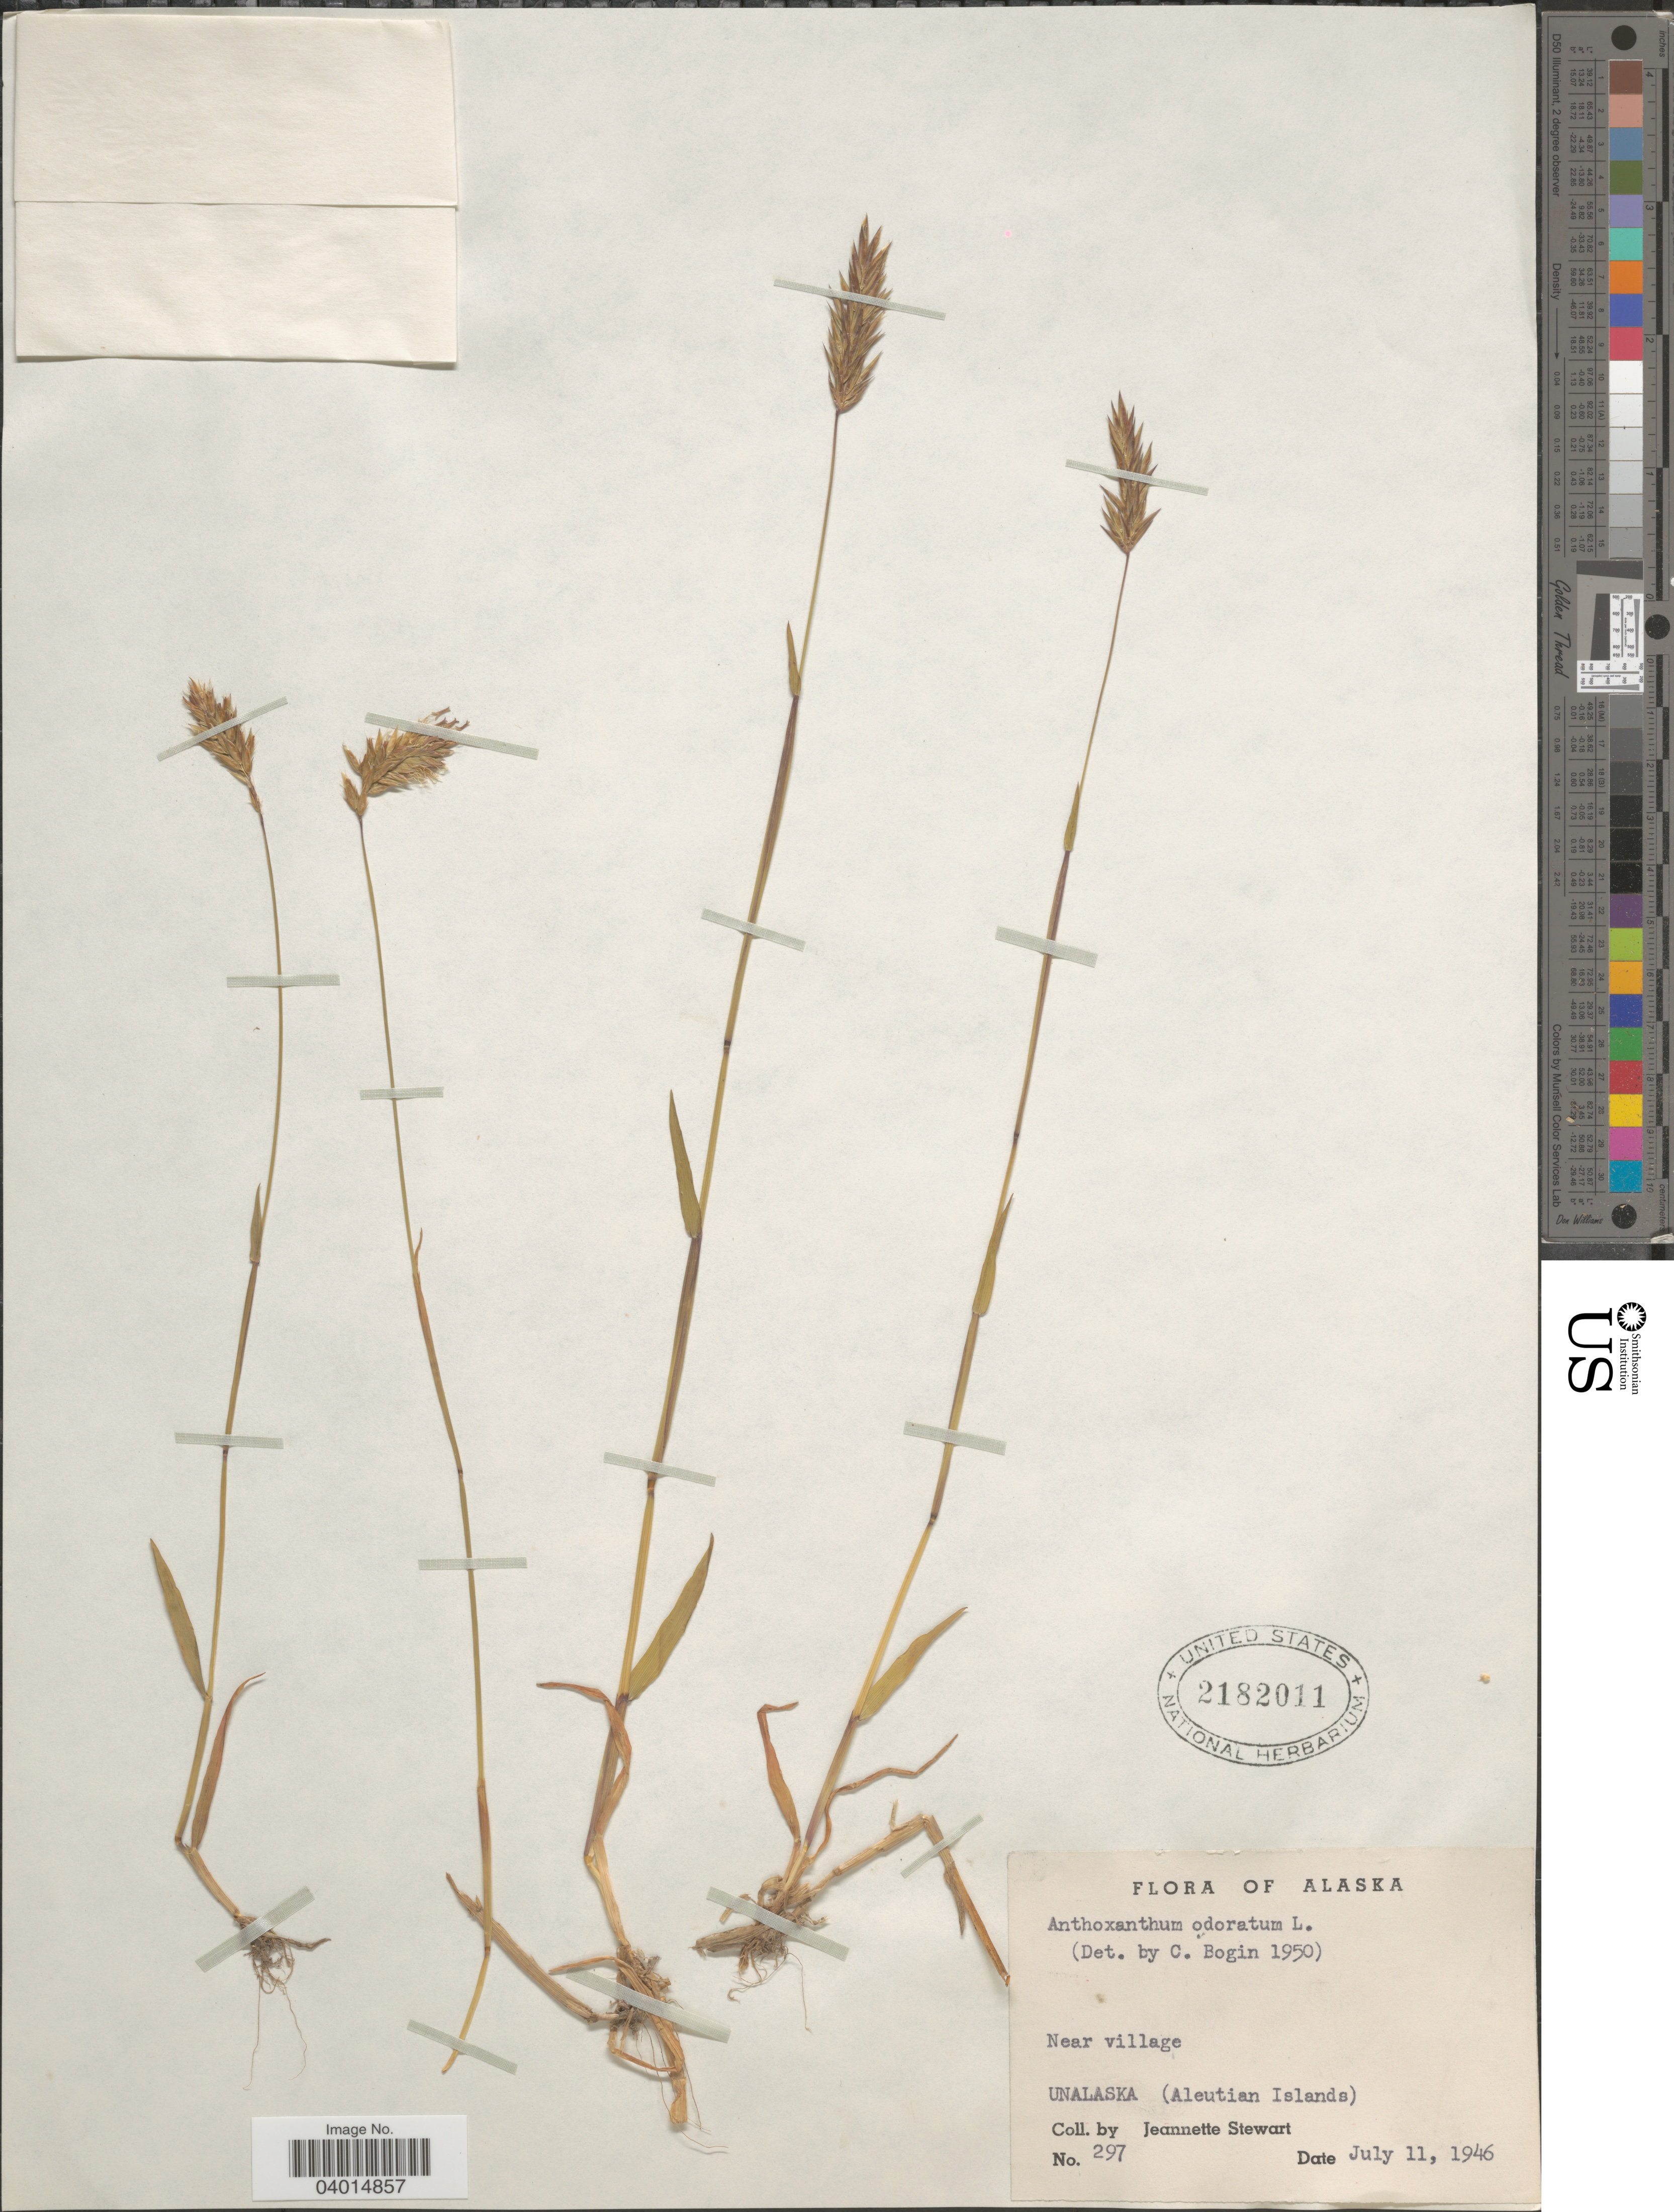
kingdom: Plantae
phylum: Tracheophyta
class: Liliopsida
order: Poales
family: Poaceae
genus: Anthoxanthum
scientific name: Anthoxanthum odoratum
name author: L.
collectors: J. Stewart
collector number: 297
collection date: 1946-07-11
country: United States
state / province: Alaska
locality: Near village. Unalaska (Aleutian Islands).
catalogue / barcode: US 2182011